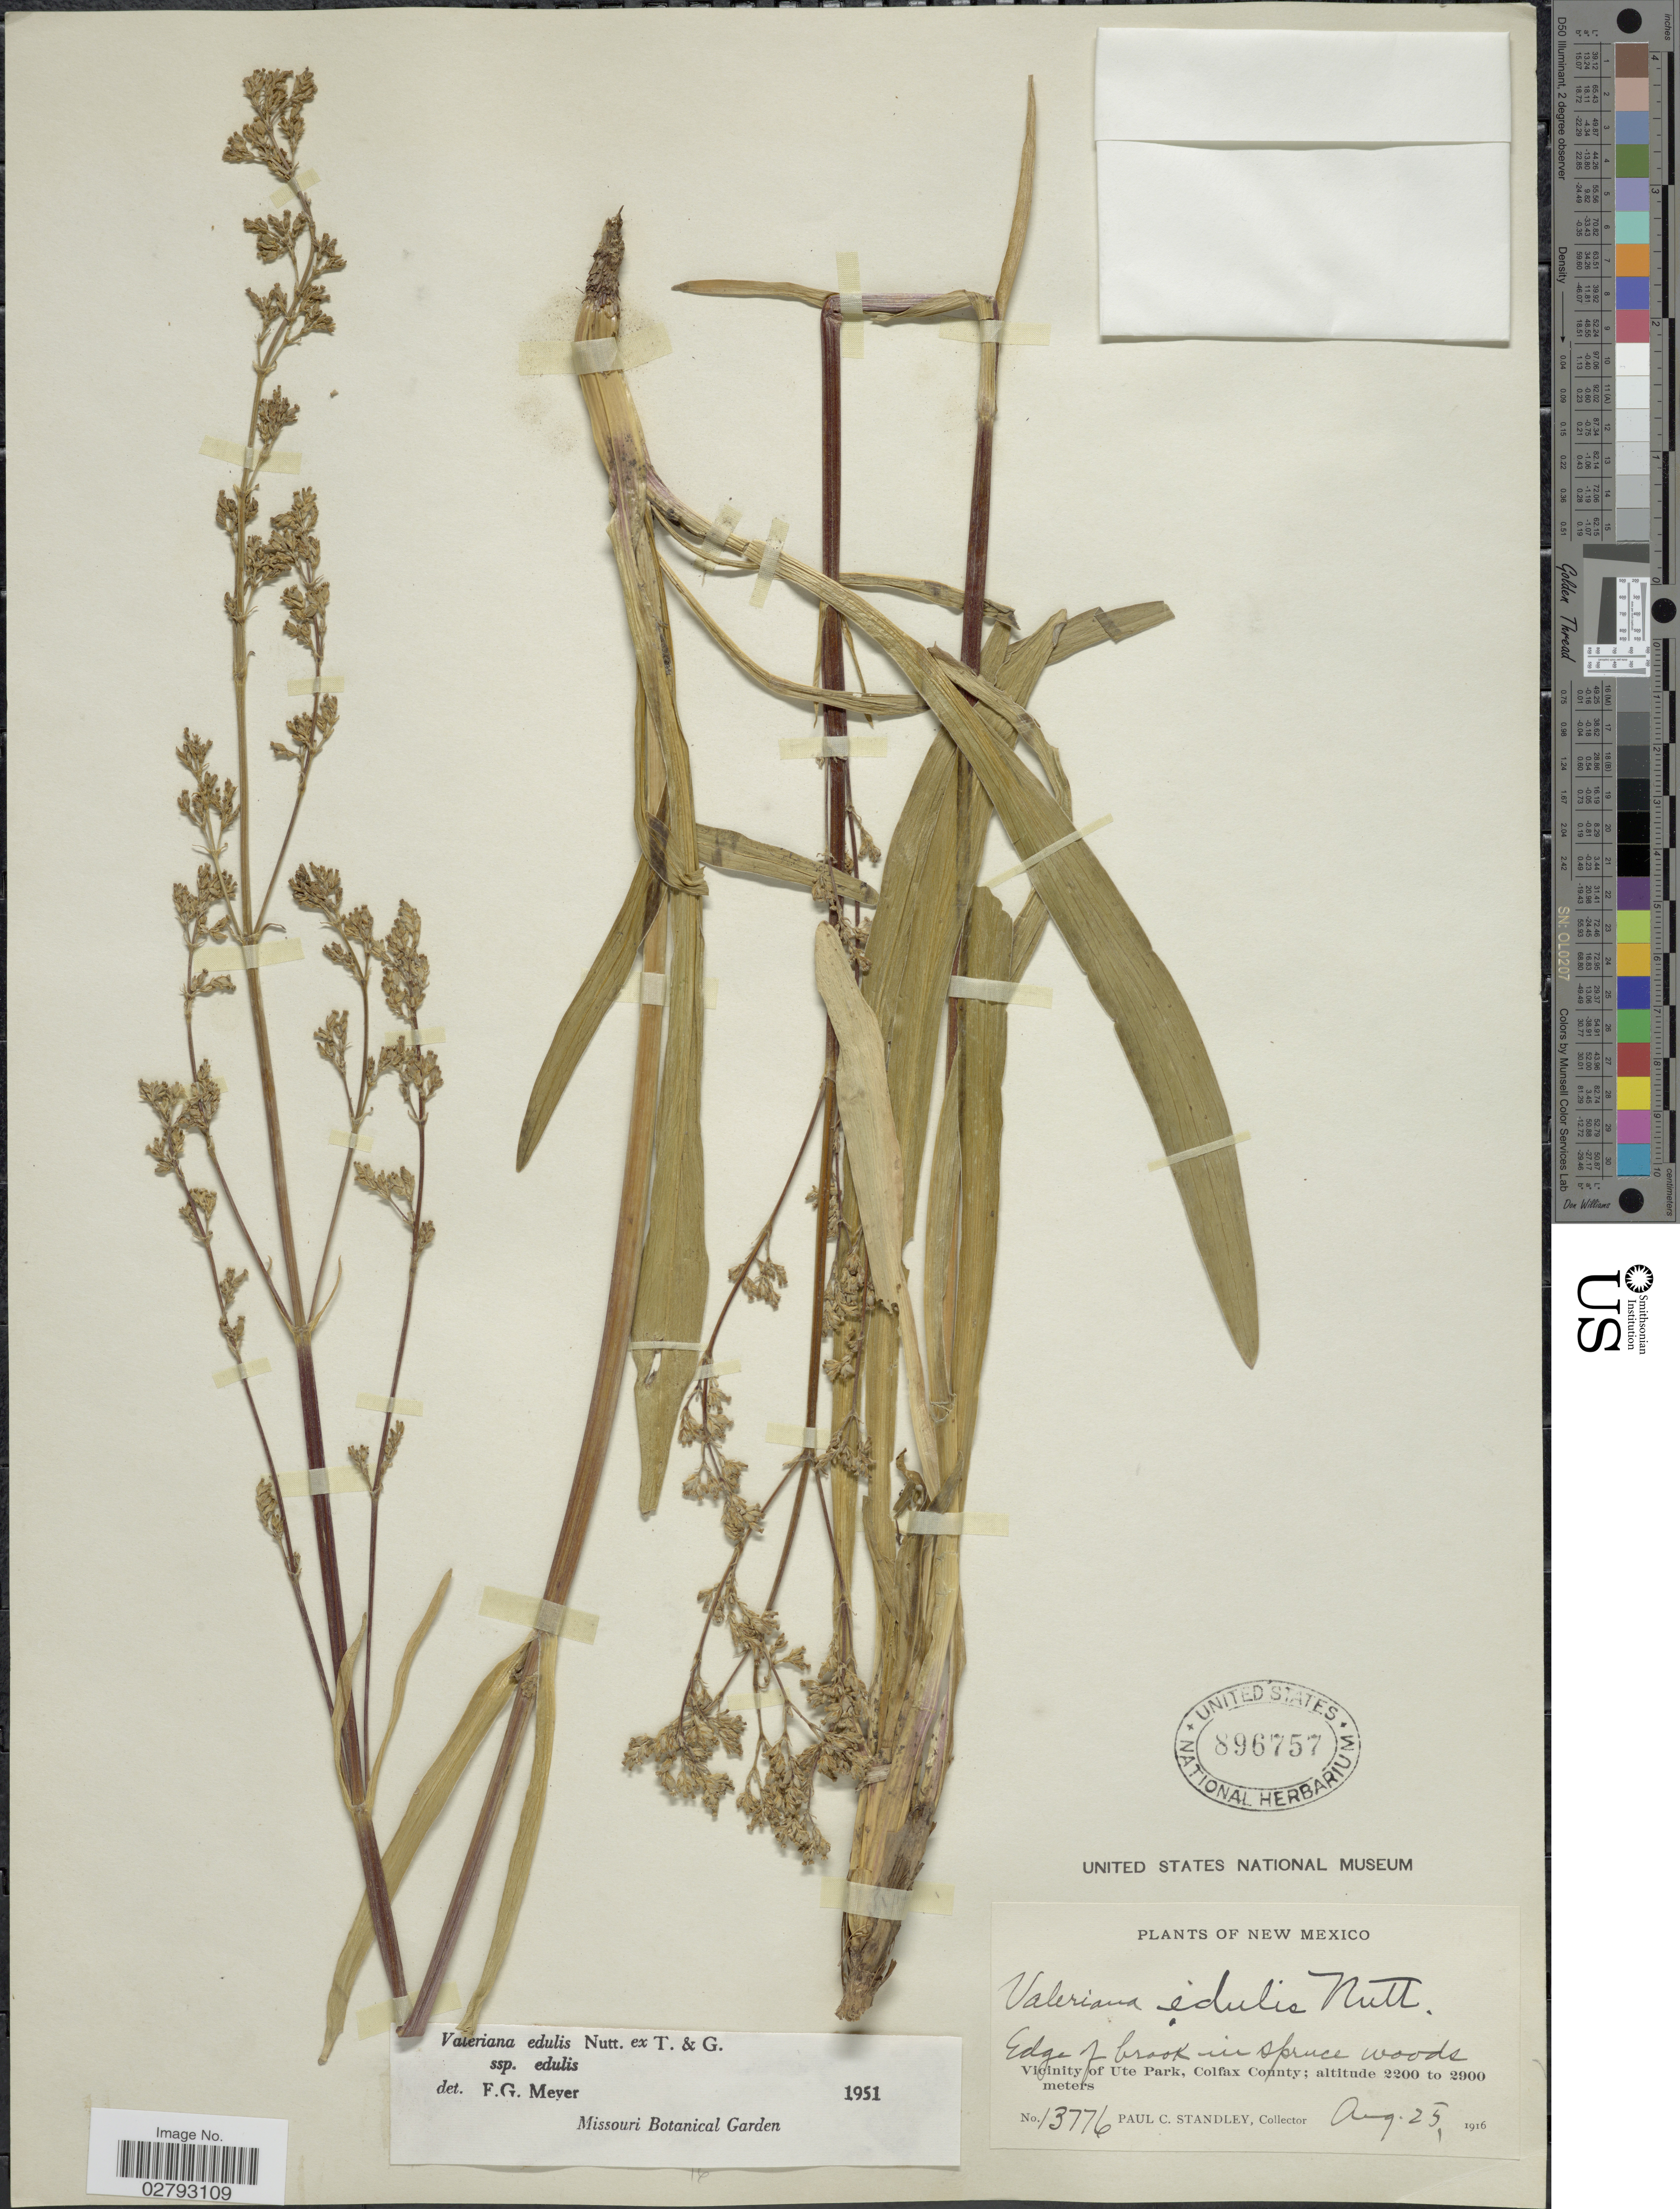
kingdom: Plantae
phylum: Tracheophyta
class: Magnoliopsida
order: Dipsacales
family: Caprifoliaceae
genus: Valeriana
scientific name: Valeriana edulis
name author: Nutt.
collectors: P. C. Standley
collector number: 13776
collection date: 1916-08-25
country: United States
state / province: New Mexico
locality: Edge of brook in spruce woods. Vicinity of Ute Park, Colfax County.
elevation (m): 2200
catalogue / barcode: US 896757